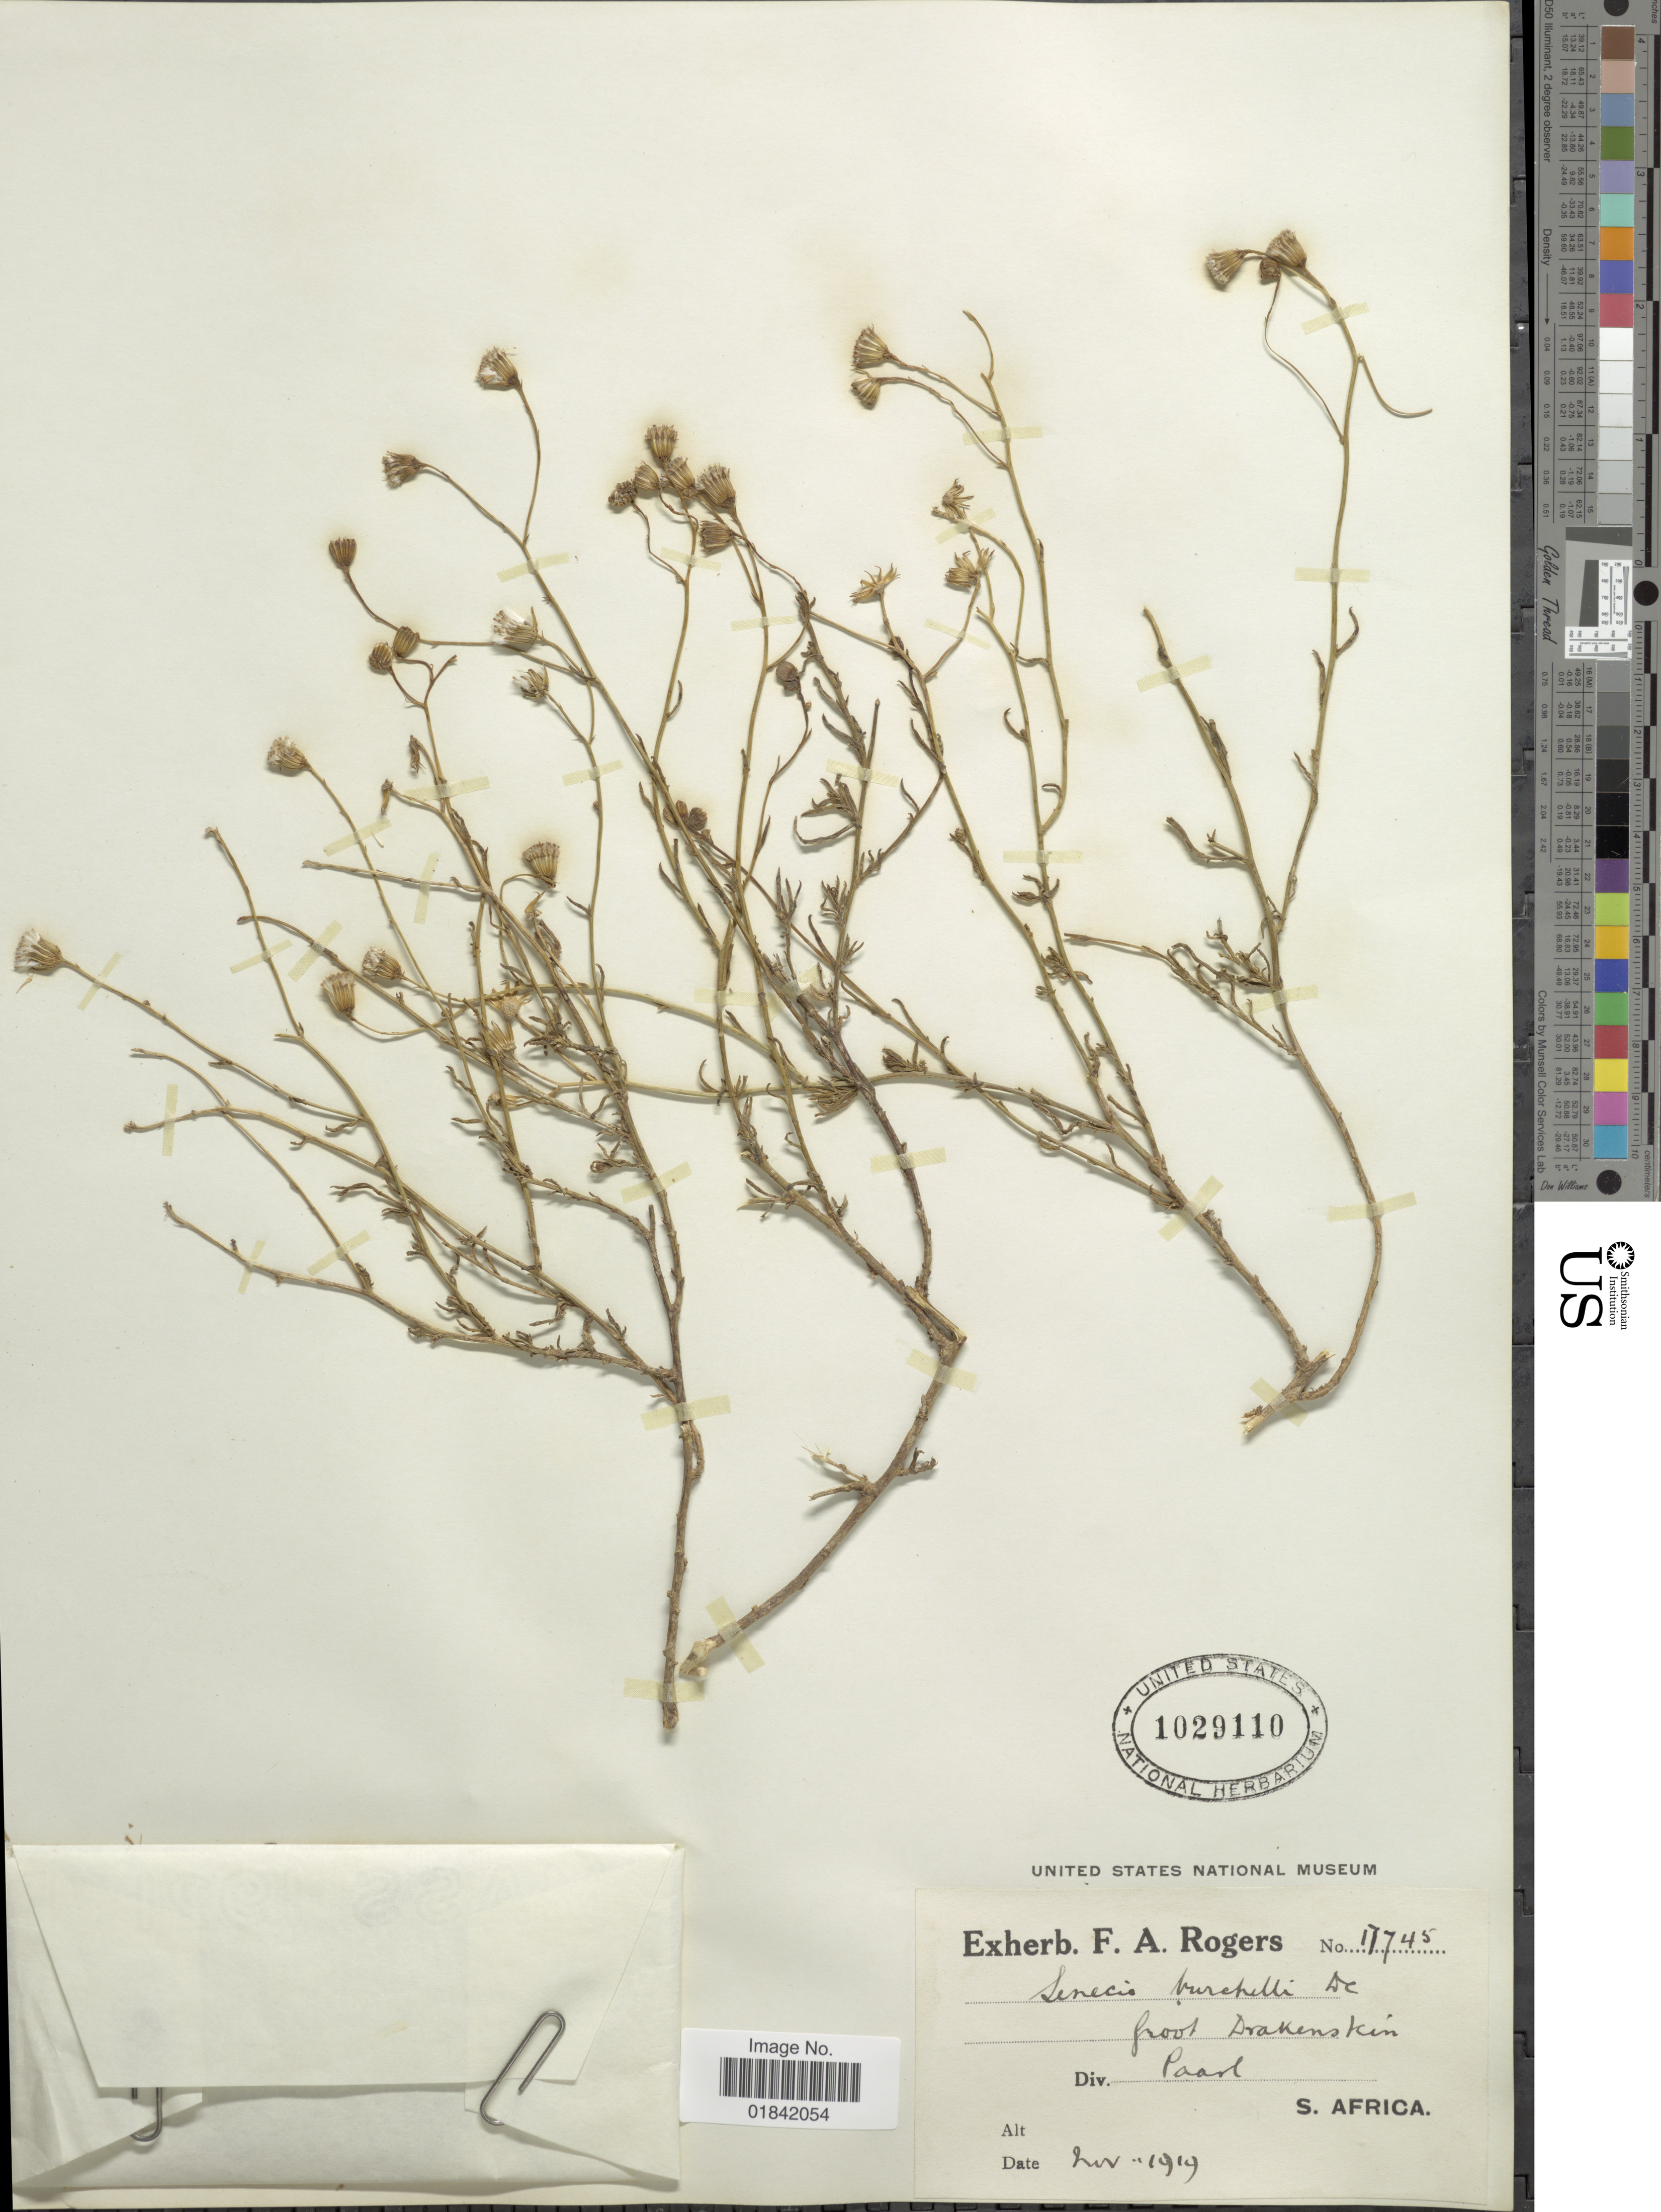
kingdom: Plantae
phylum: Tracheophyta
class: Magnoliopsida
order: Asterales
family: Asteraceae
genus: Senecio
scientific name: Senecio burchellii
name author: DC.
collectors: ex herb. F. A. Rogers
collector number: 17745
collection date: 1919-11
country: South Africa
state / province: Western Cape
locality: Groot Drakenstein, Div. Paarl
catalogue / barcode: US 1029110